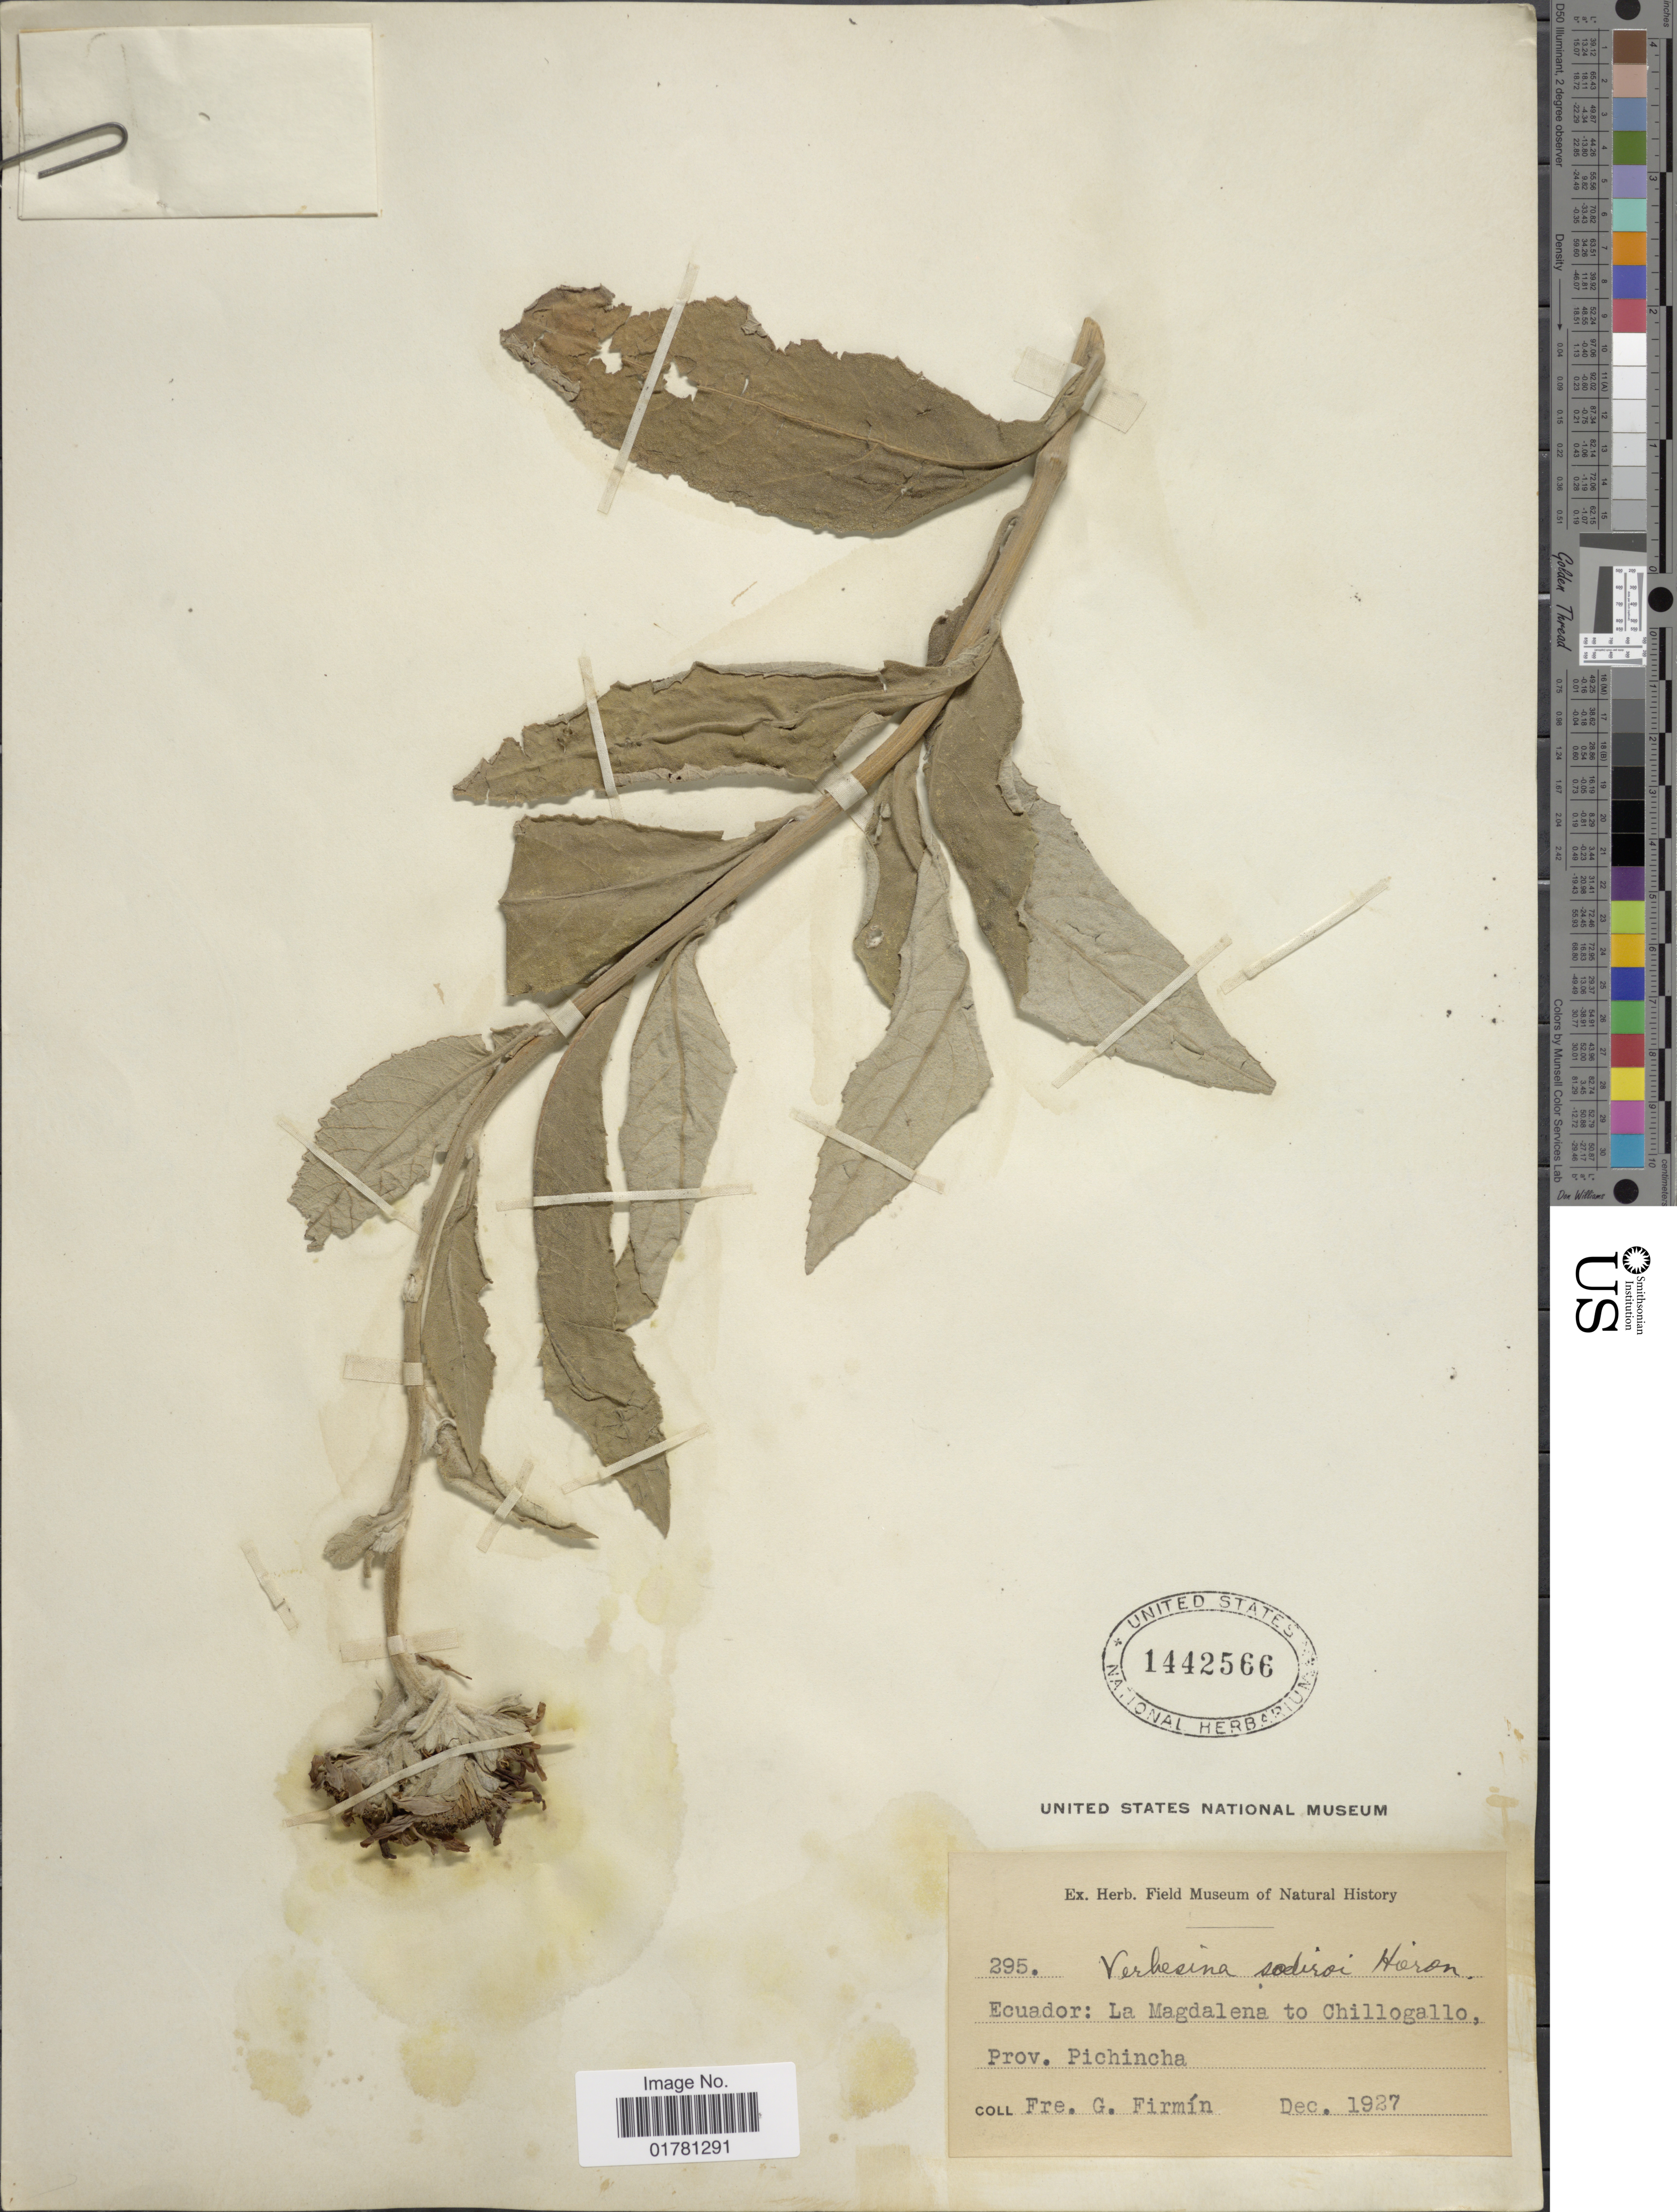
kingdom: Plantae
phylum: Tracheophyta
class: Magnoliopsida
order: Asterales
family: Asteraceae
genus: Verbesina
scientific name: Verbesina sodiroi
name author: Hieron.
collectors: F. Firmin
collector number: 295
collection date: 1927-12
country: Ecuador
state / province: Pichincha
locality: La Magdalena to Chillogallo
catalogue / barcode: US 1442566